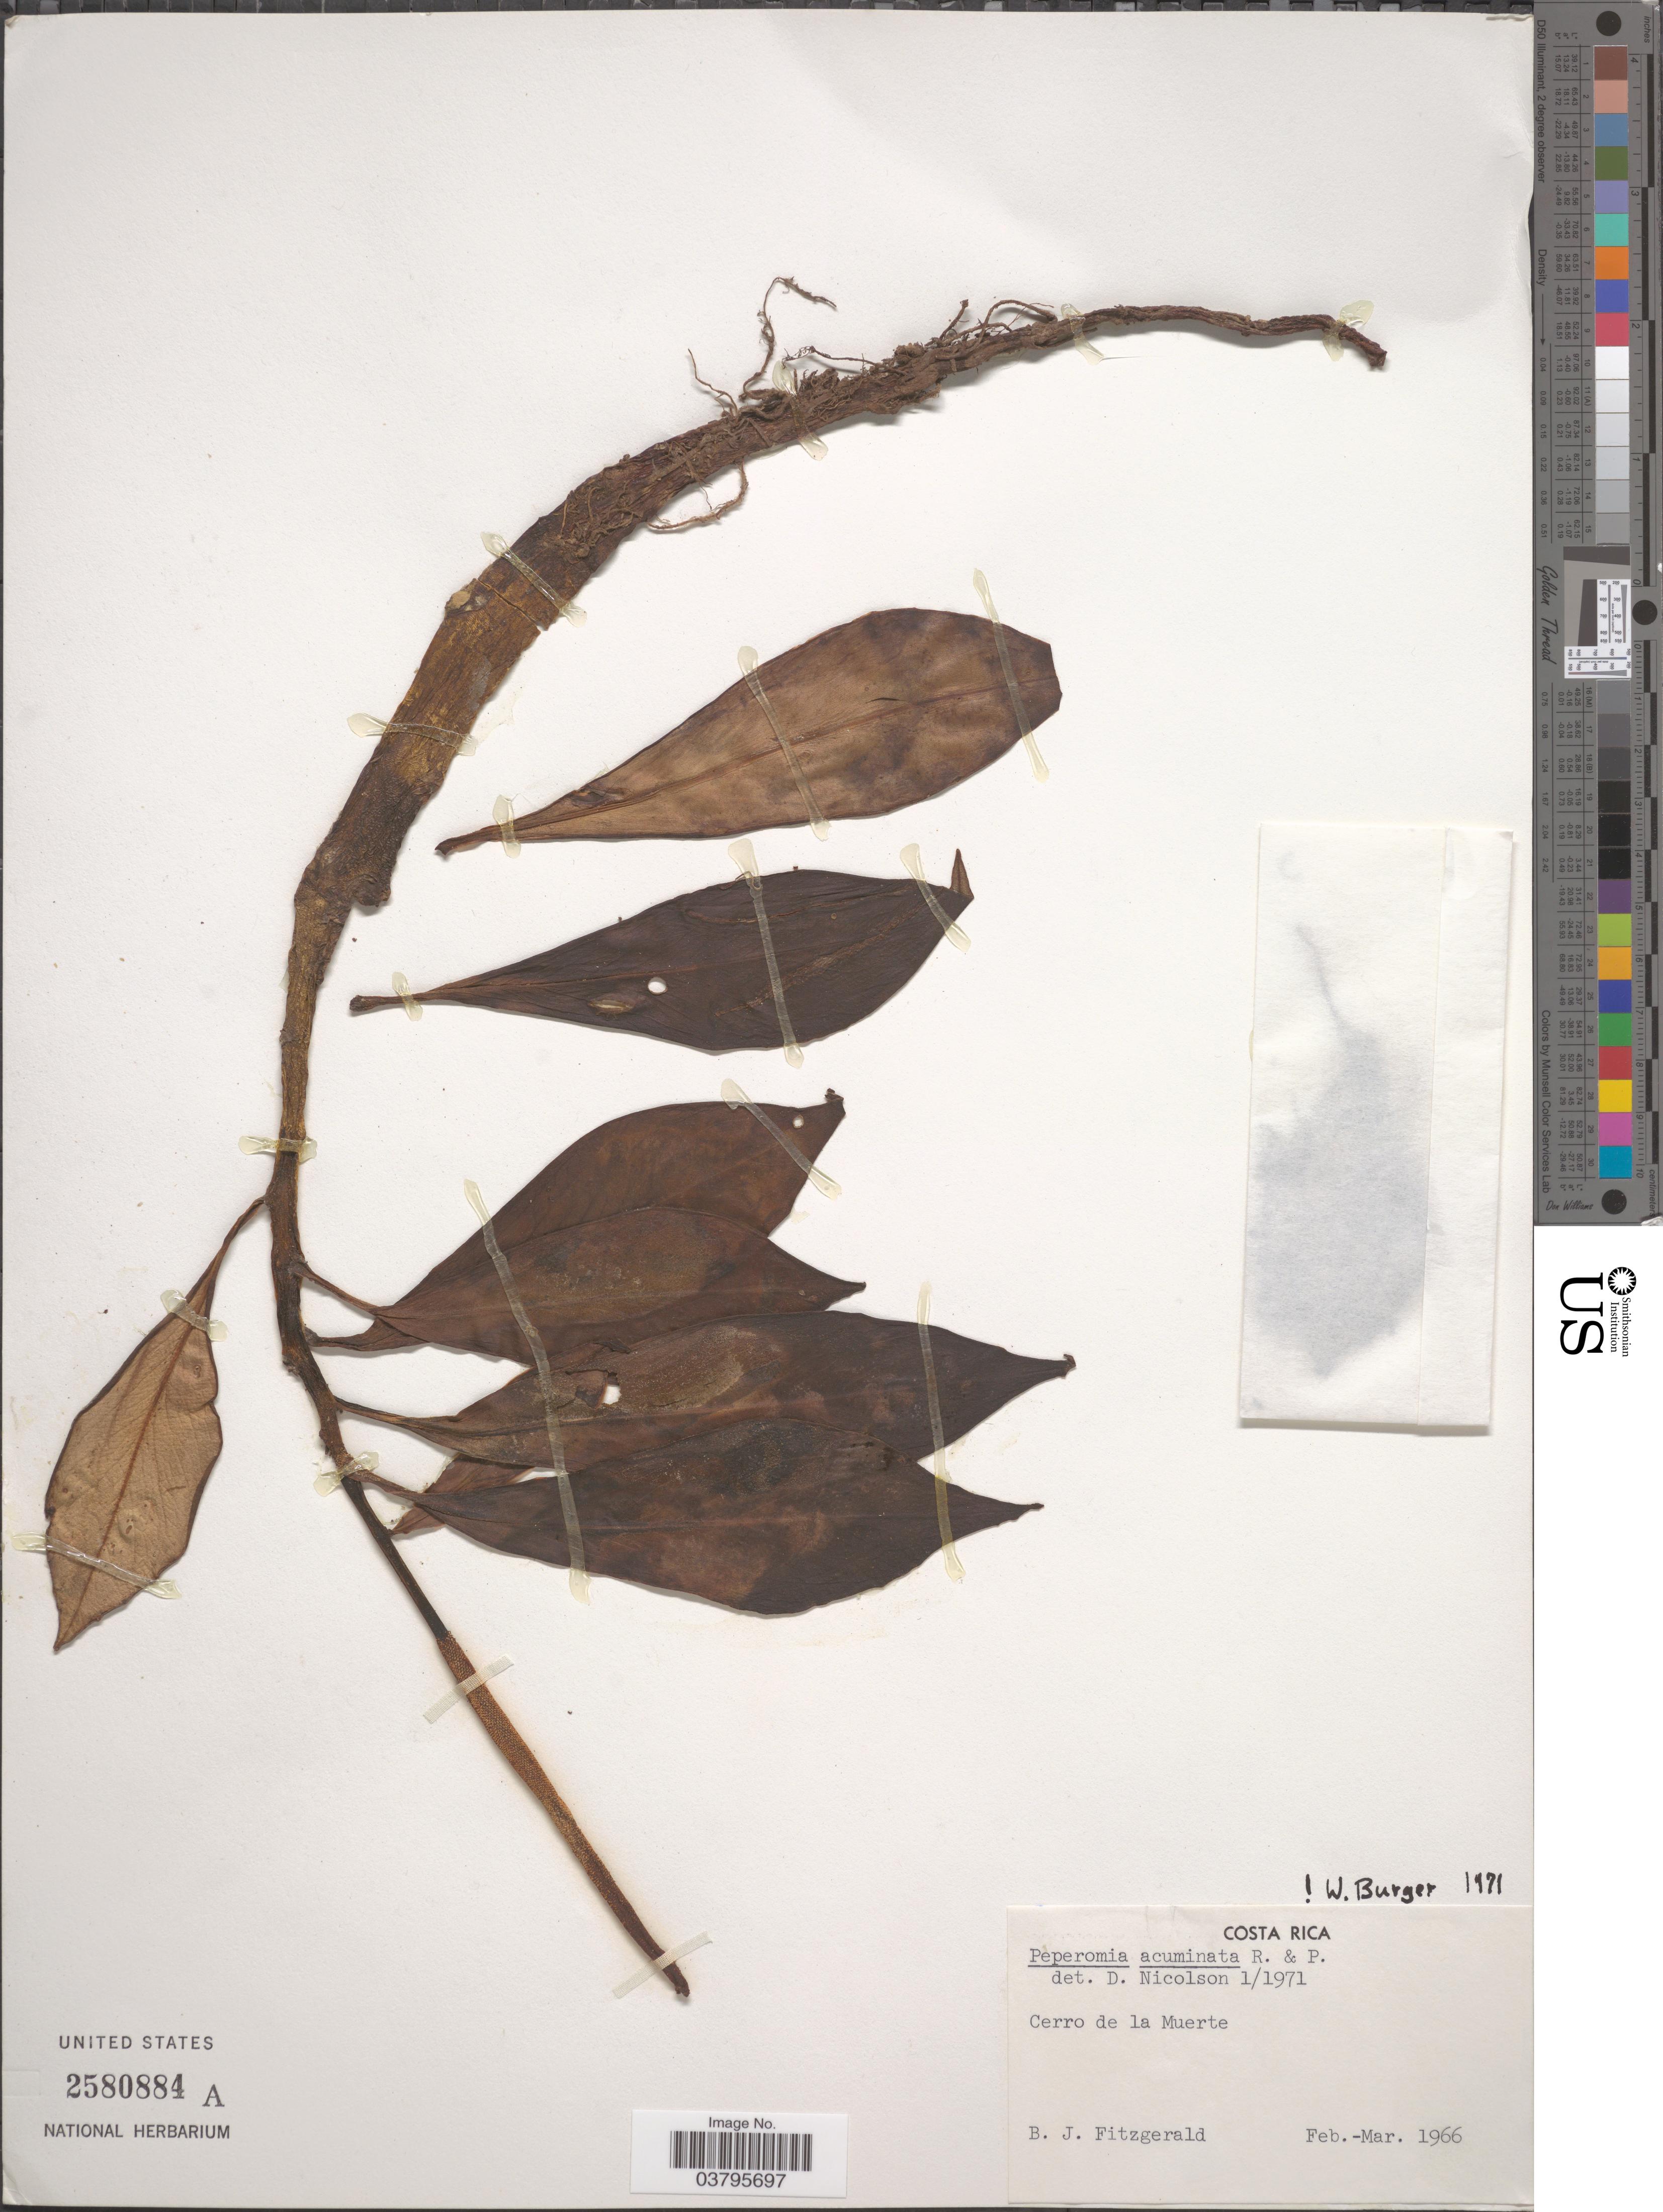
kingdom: Plantae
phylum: Tracheophyta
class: Magnoliopsida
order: Piperales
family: Piperaceae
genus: Peperomia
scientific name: Peperomia acuminata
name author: Ruiz & Pav.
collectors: B. Fitzgerald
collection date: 1966-02/1966-03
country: Costa Rica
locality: Cerro de la Muerte.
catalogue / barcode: US 2580884A